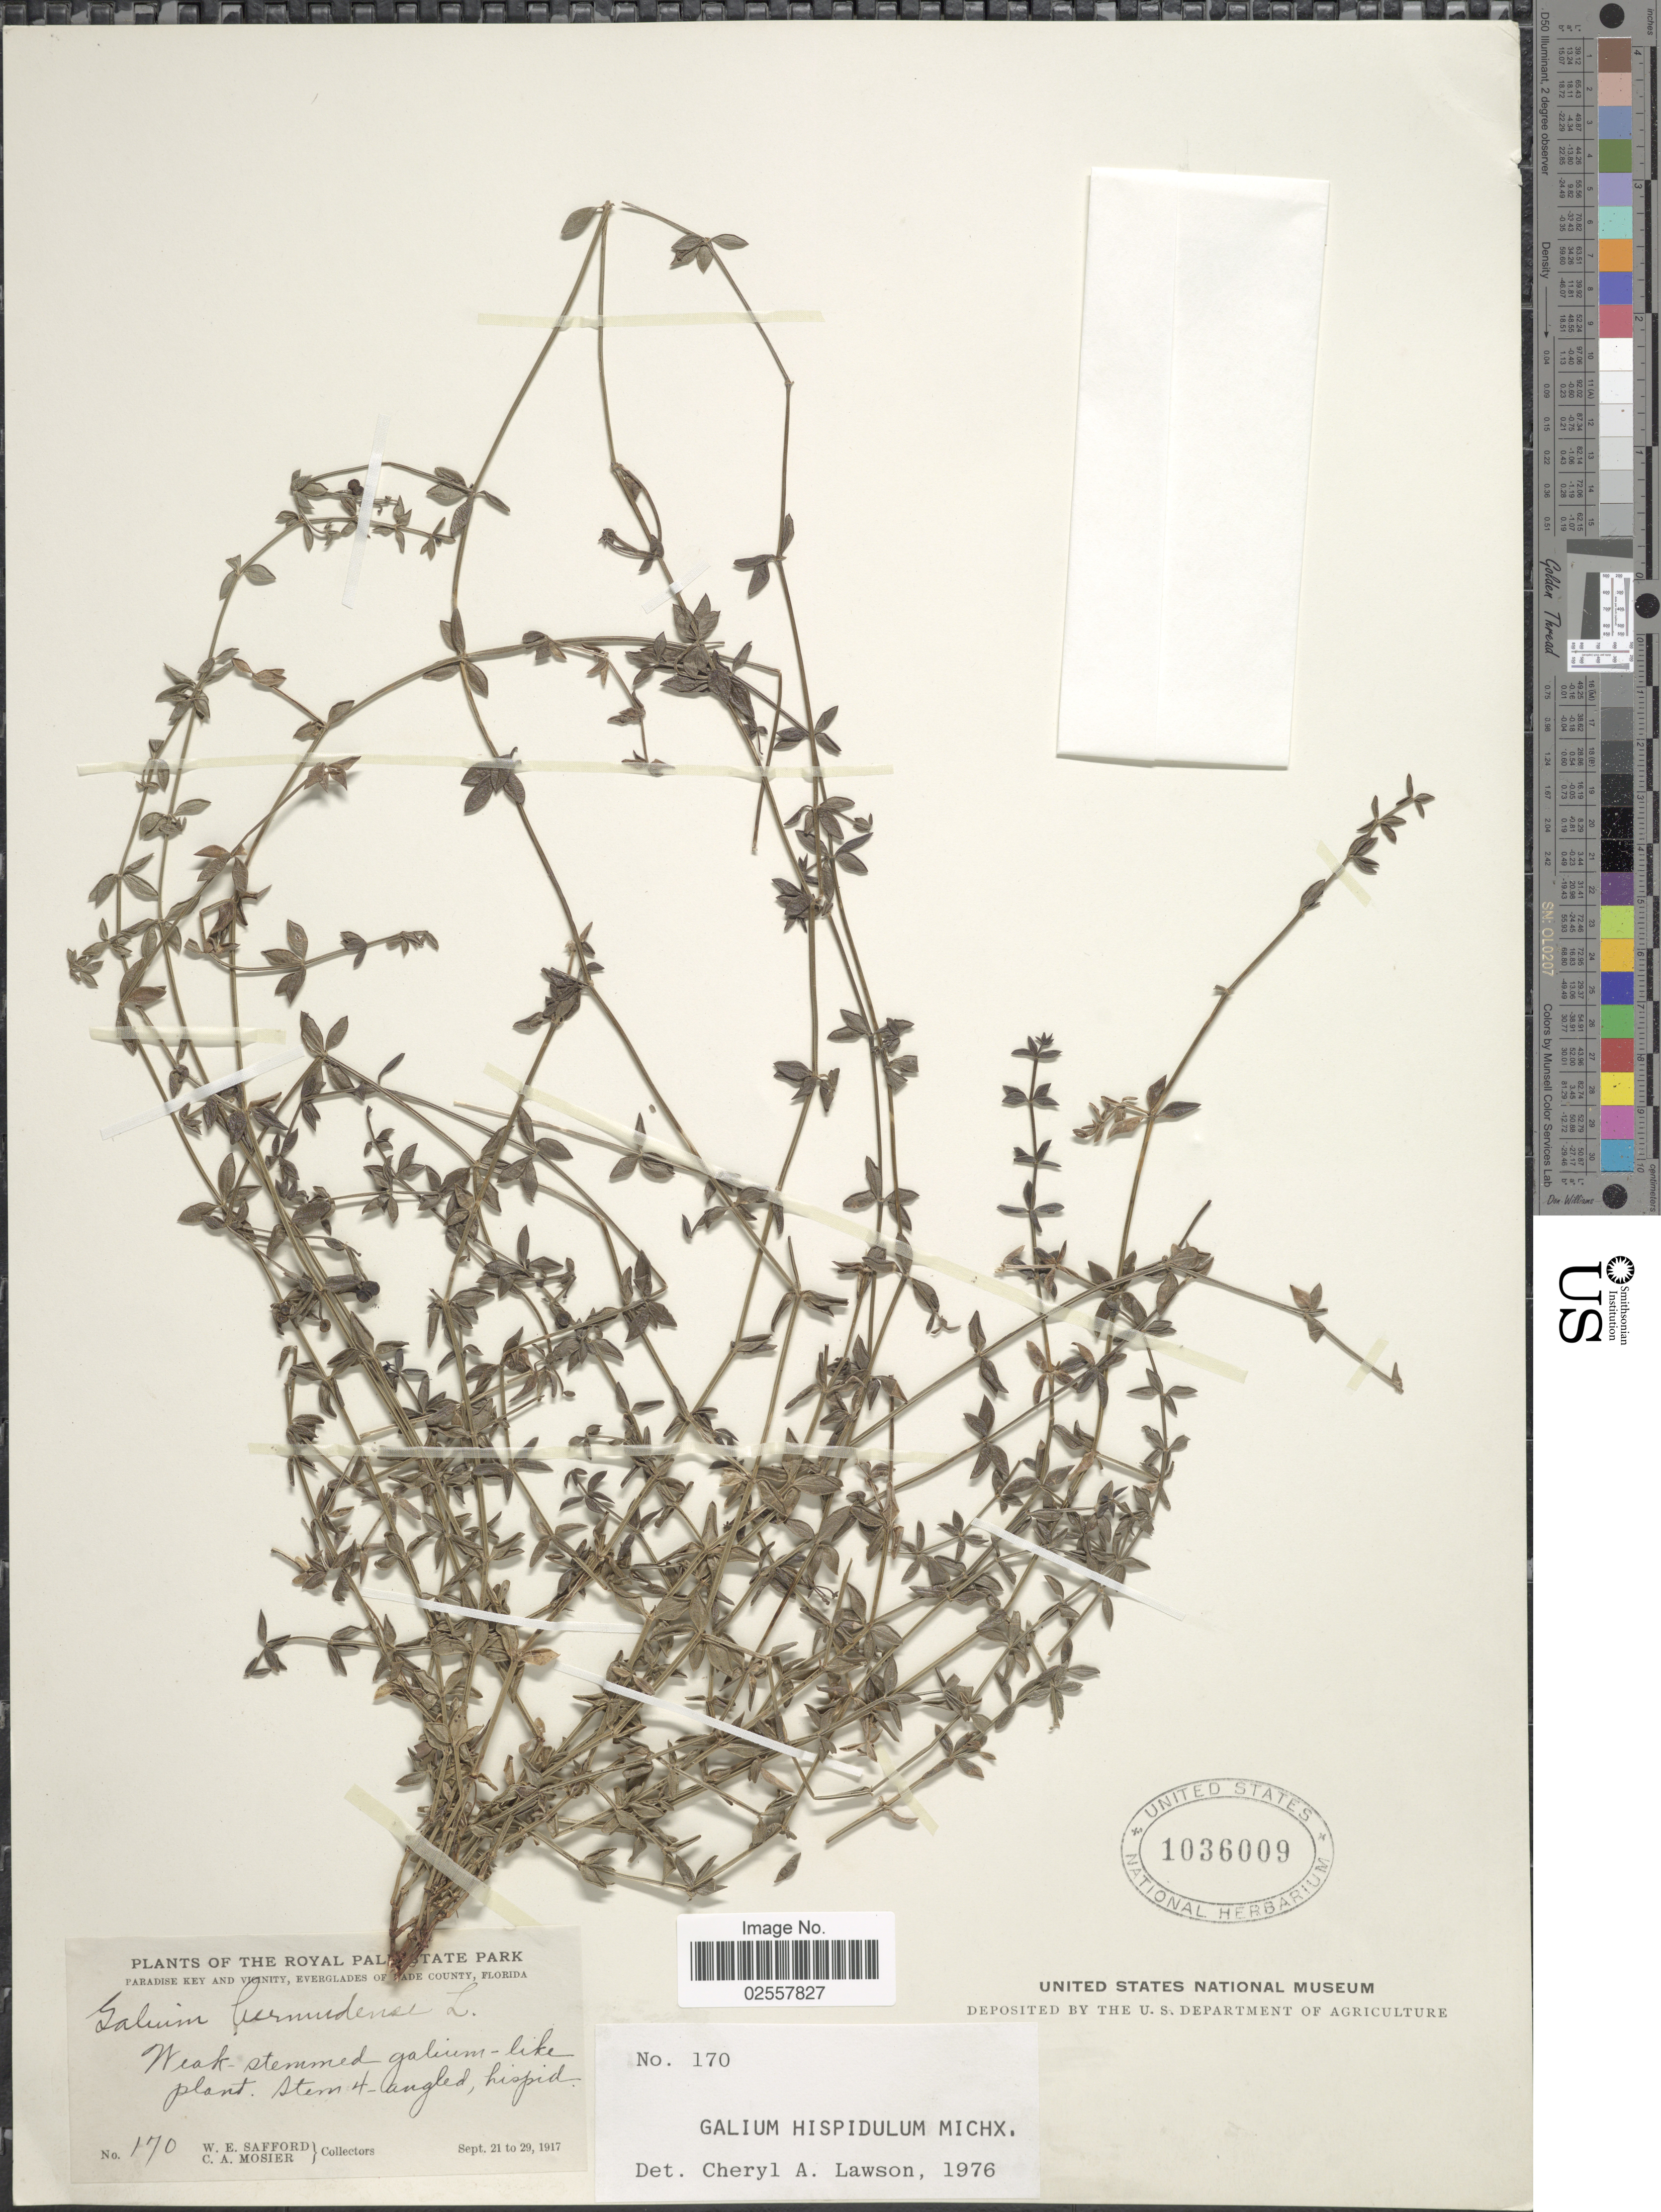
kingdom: Plantae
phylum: Tracheophyta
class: Magnoliopsida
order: Gentianales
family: Rubiaceae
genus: Galium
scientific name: Galium hispidulum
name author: Michx.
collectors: W. E. Safford & C. A. Mosier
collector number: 170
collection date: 1917-09-21/1917-09-29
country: United States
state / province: Florida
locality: Royal Palm State Park. Paradise Key and vicinity, Everglades of Dade County.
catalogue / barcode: US 1036009